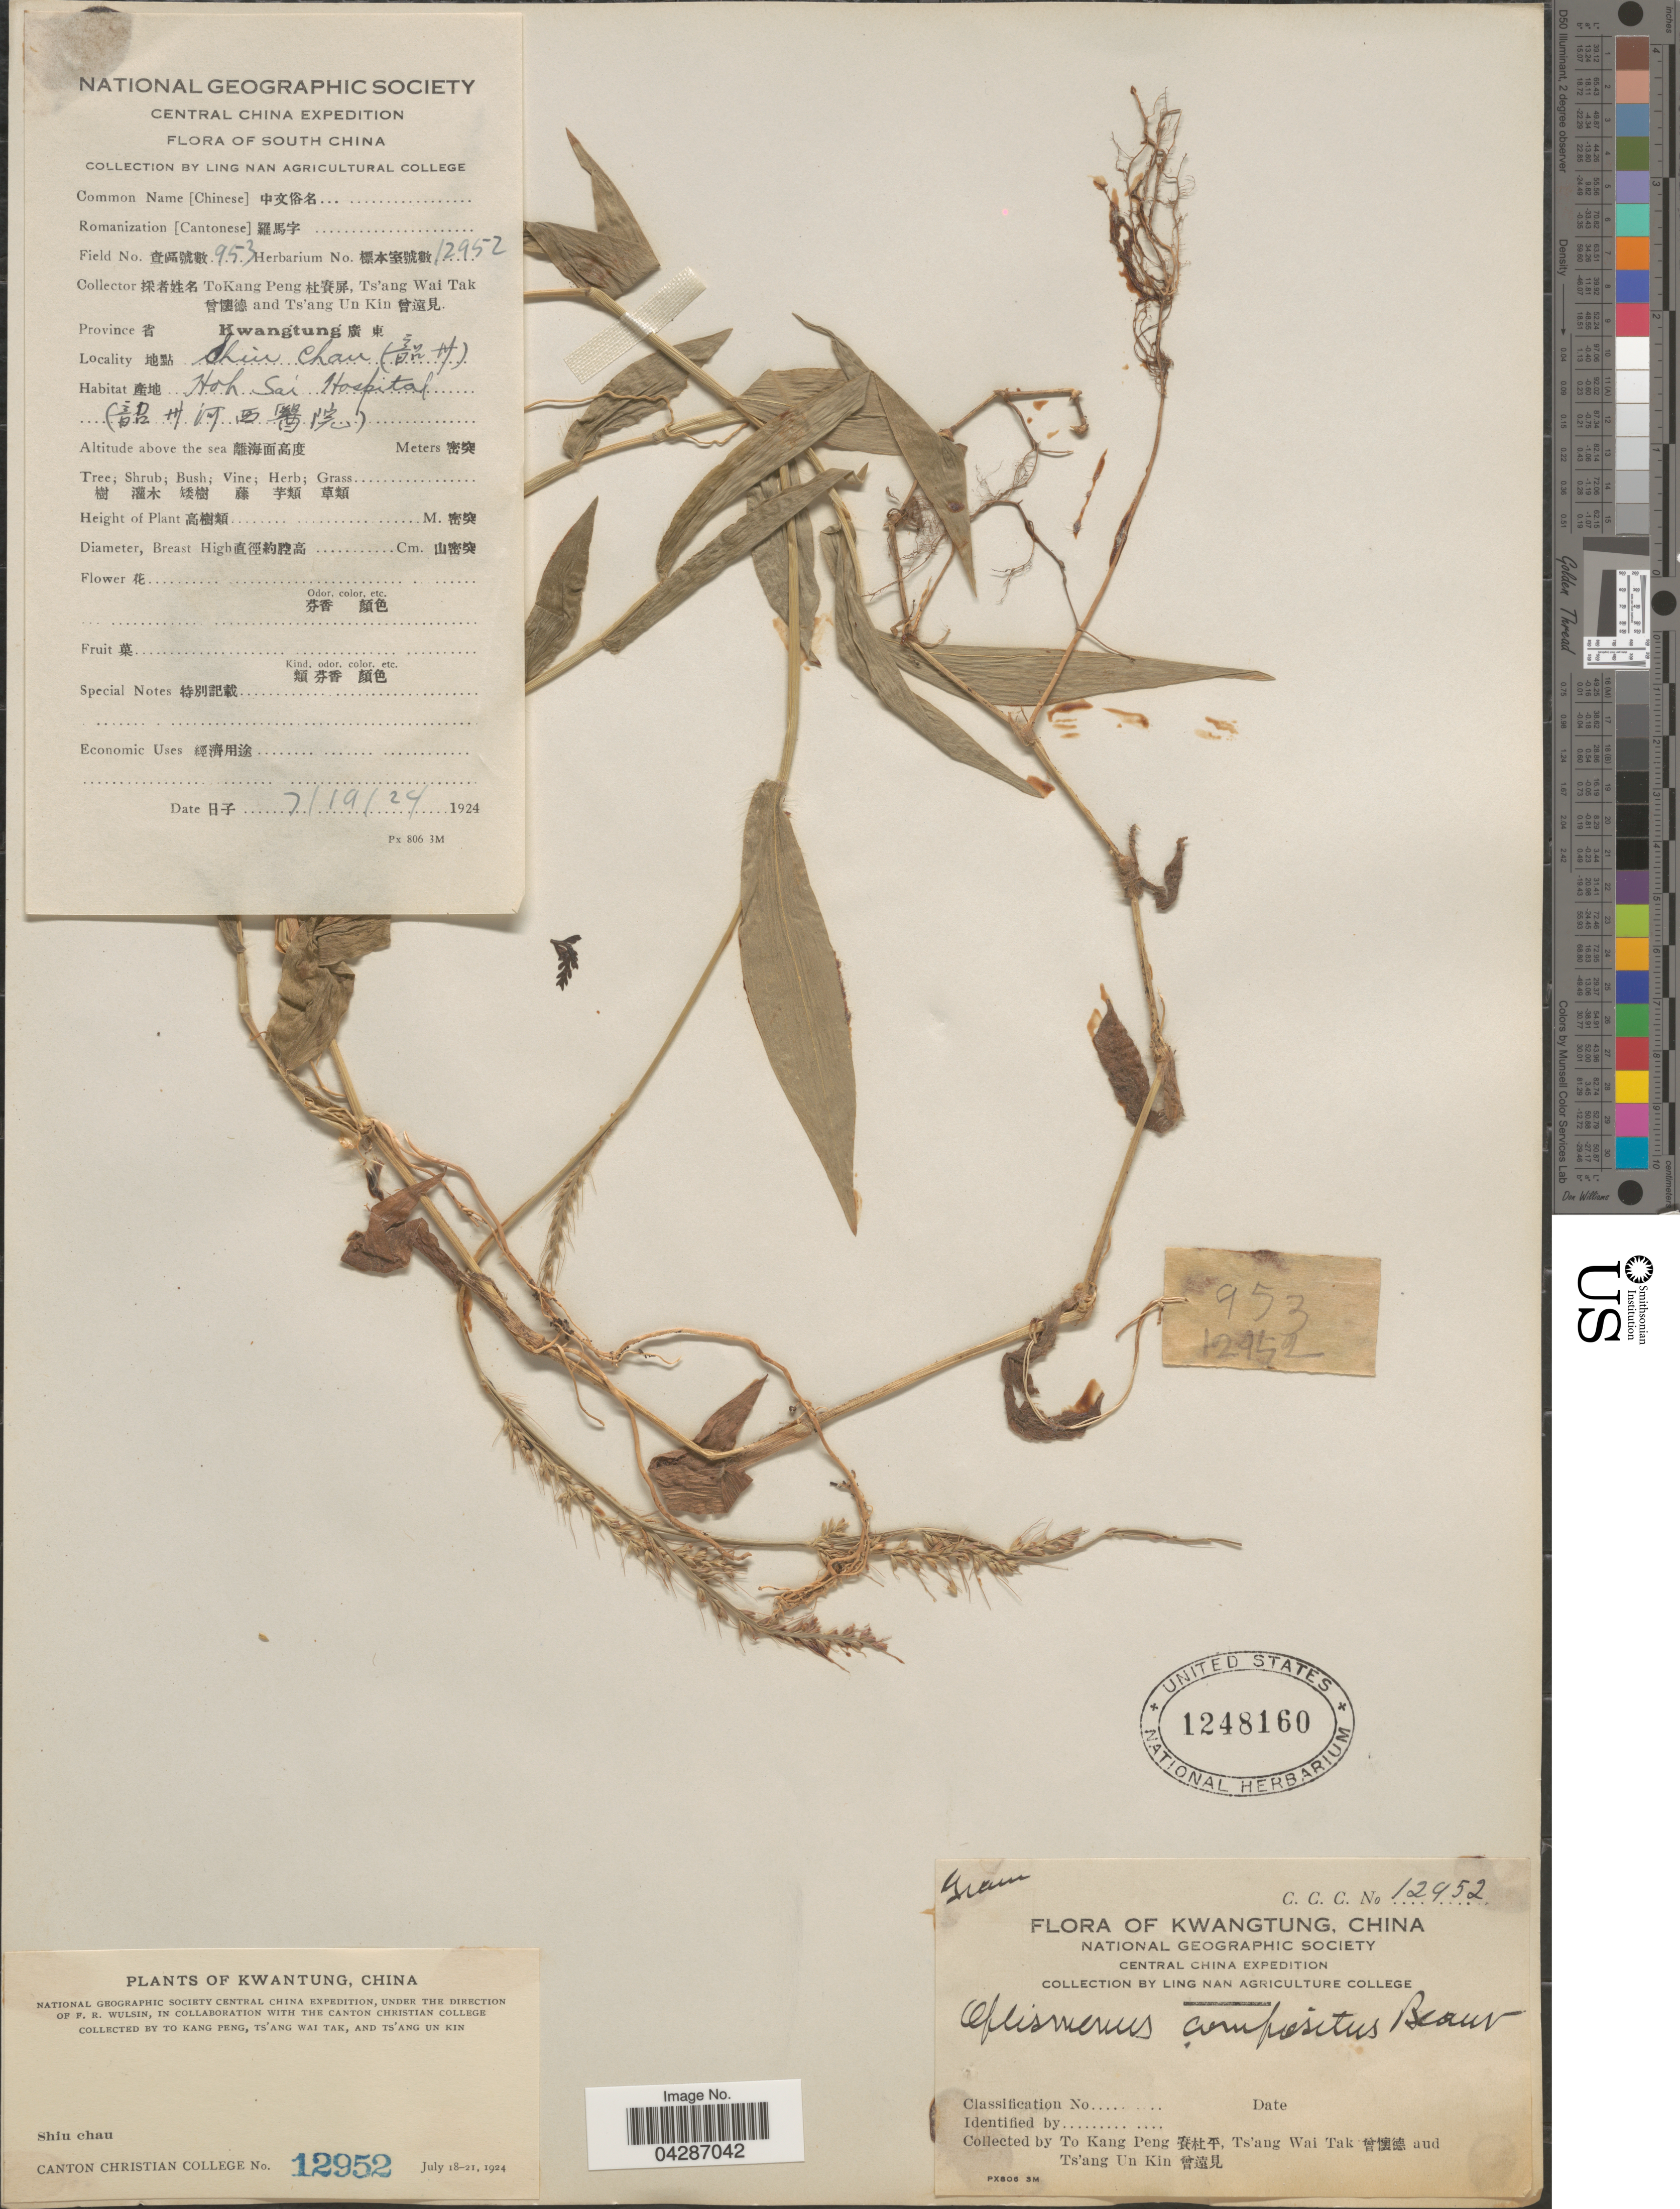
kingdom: Plantae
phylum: Tracheophyta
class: Liliopsida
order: Poales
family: Poaceae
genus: Oplismenus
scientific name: Oplismenus compositus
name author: (L.) P. Beauv.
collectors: Kang Peng To, W. T. Tsang & U. K. Tsang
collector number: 953/12952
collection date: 1924-07-19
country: China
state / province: Guangdong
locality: Kwangtung. X. Shin Chan (X). Hoh Sai Hospital (X). Shiu chau. Central China Expedition.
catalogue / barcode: US 1248160